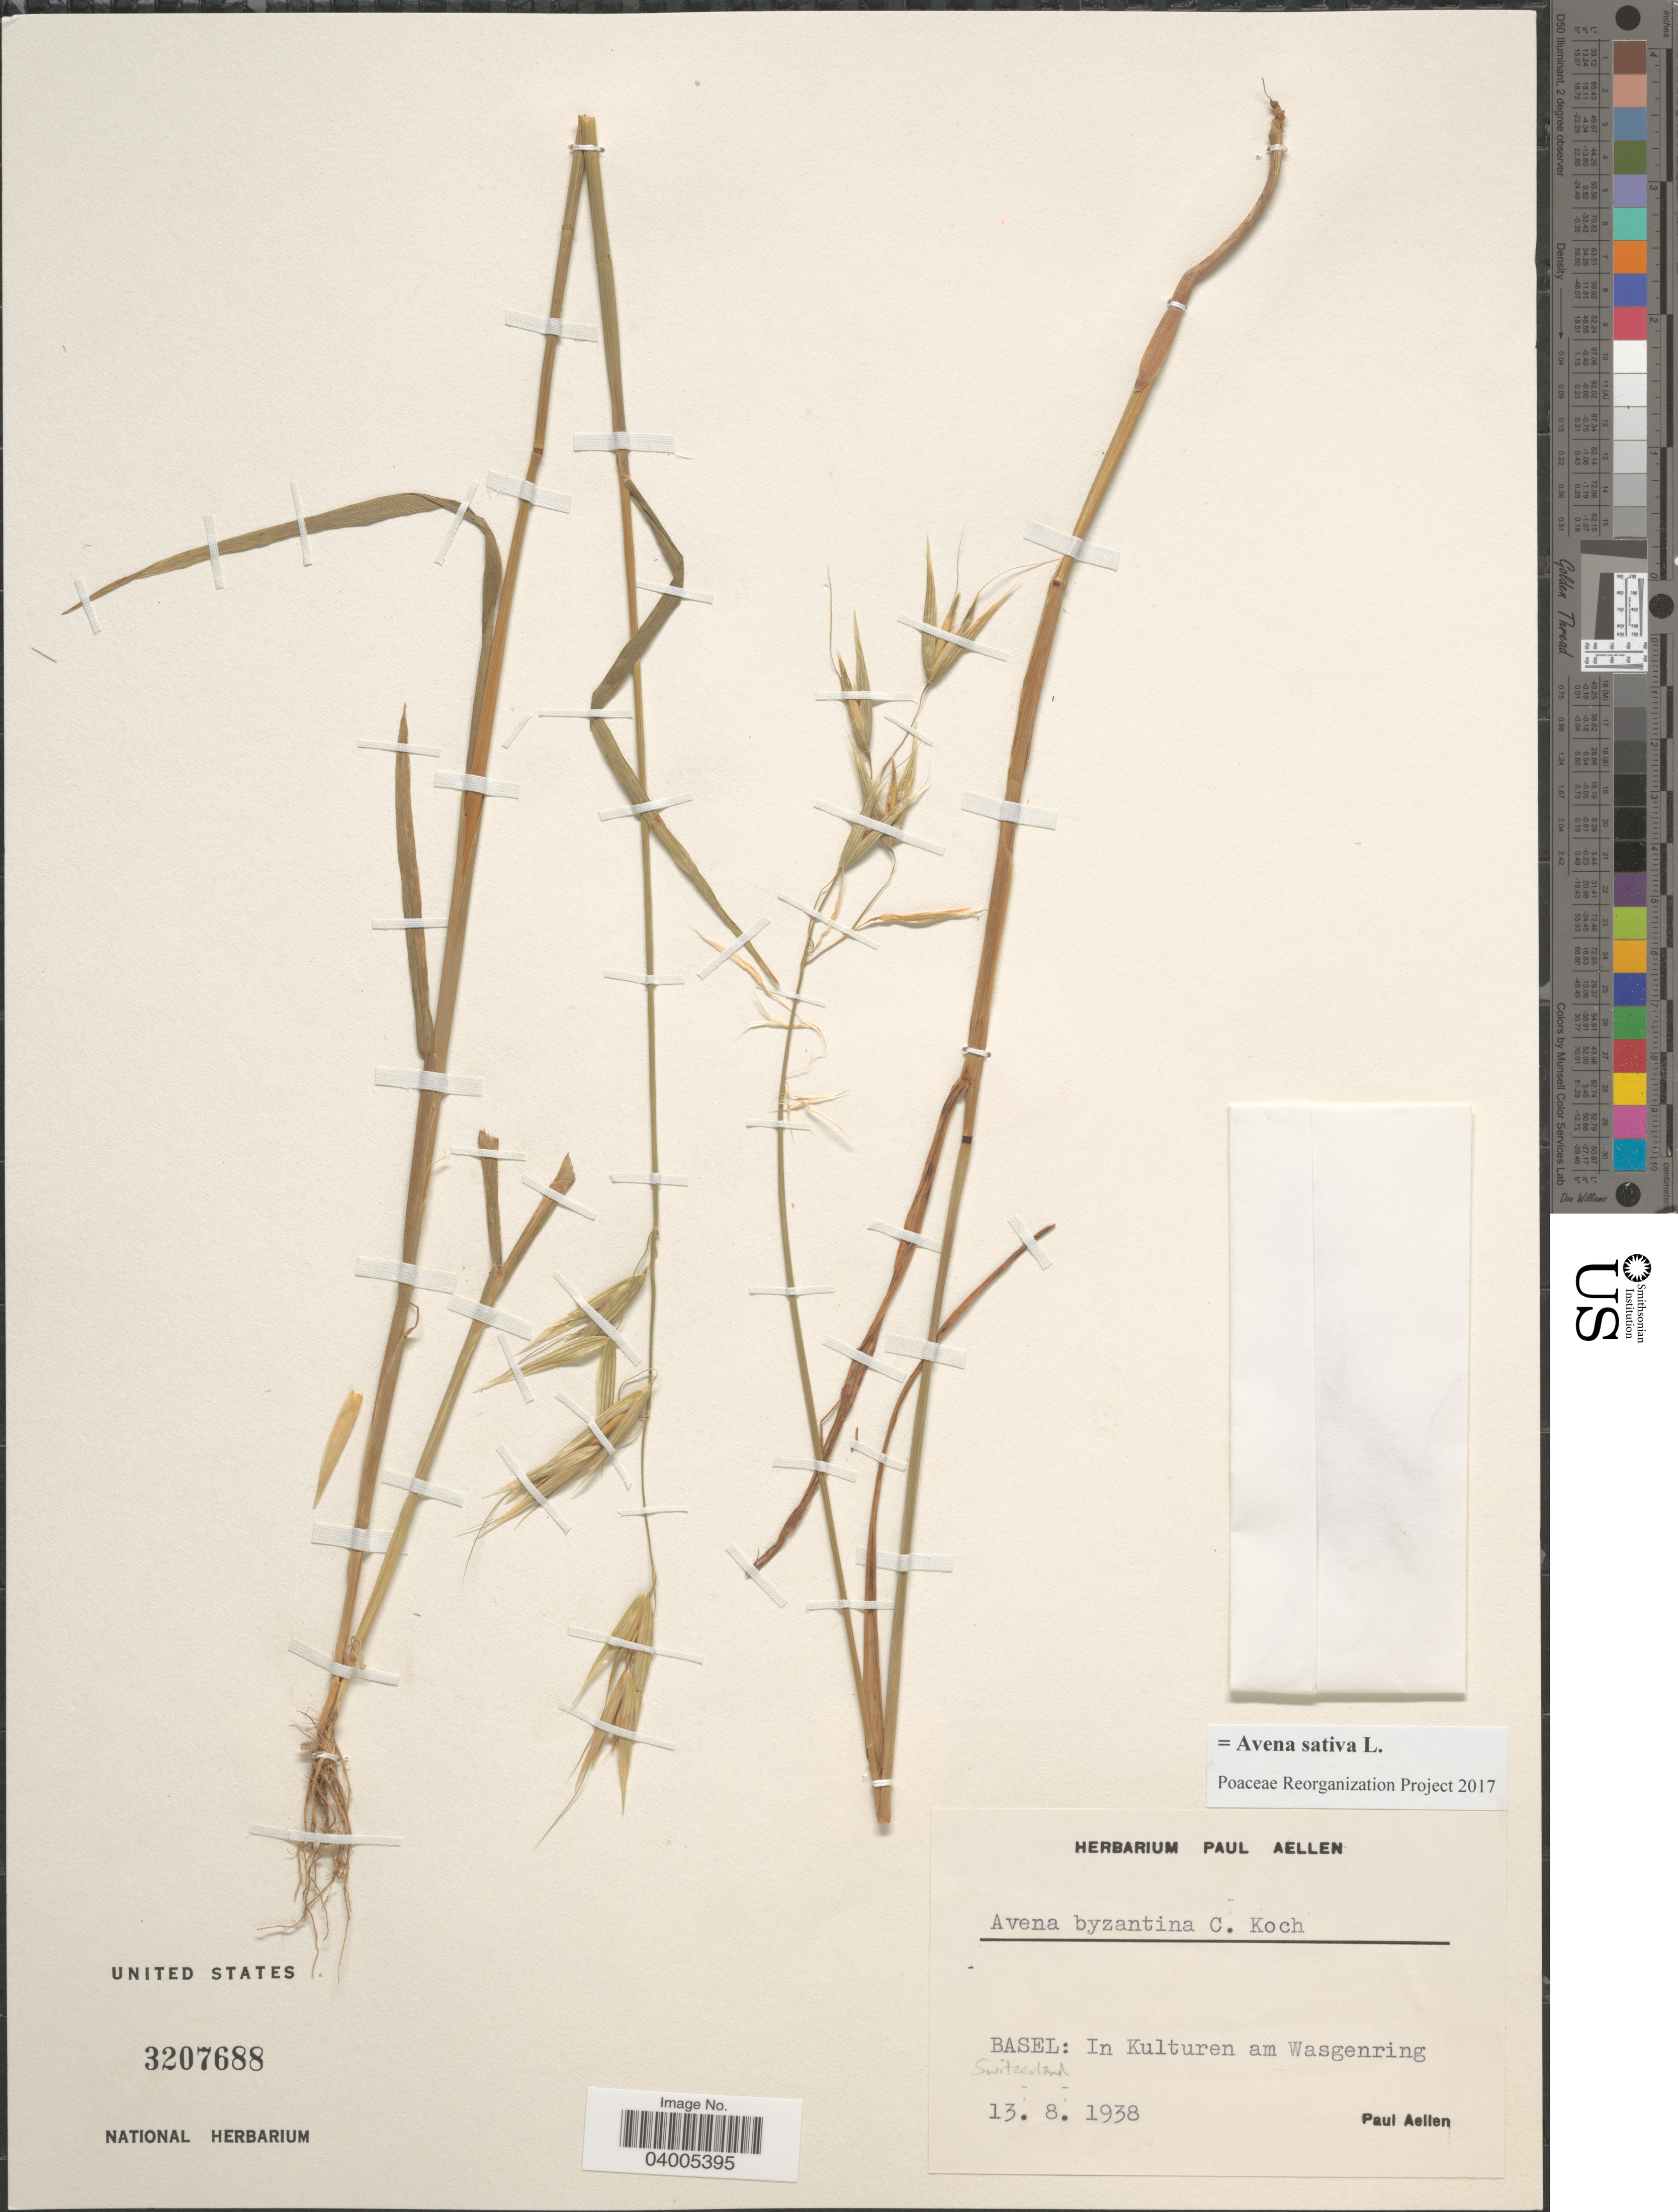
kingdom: Plantae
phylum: Tracheophyta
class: Liliopsida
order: Poales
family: Poaceae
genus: Avena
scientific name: Avena sativa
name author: L.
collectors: P. Aellen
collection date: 1938-08-13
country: Switzerland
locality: Basel: In Kulturen am Wasgenring.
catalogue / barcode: US 3207688